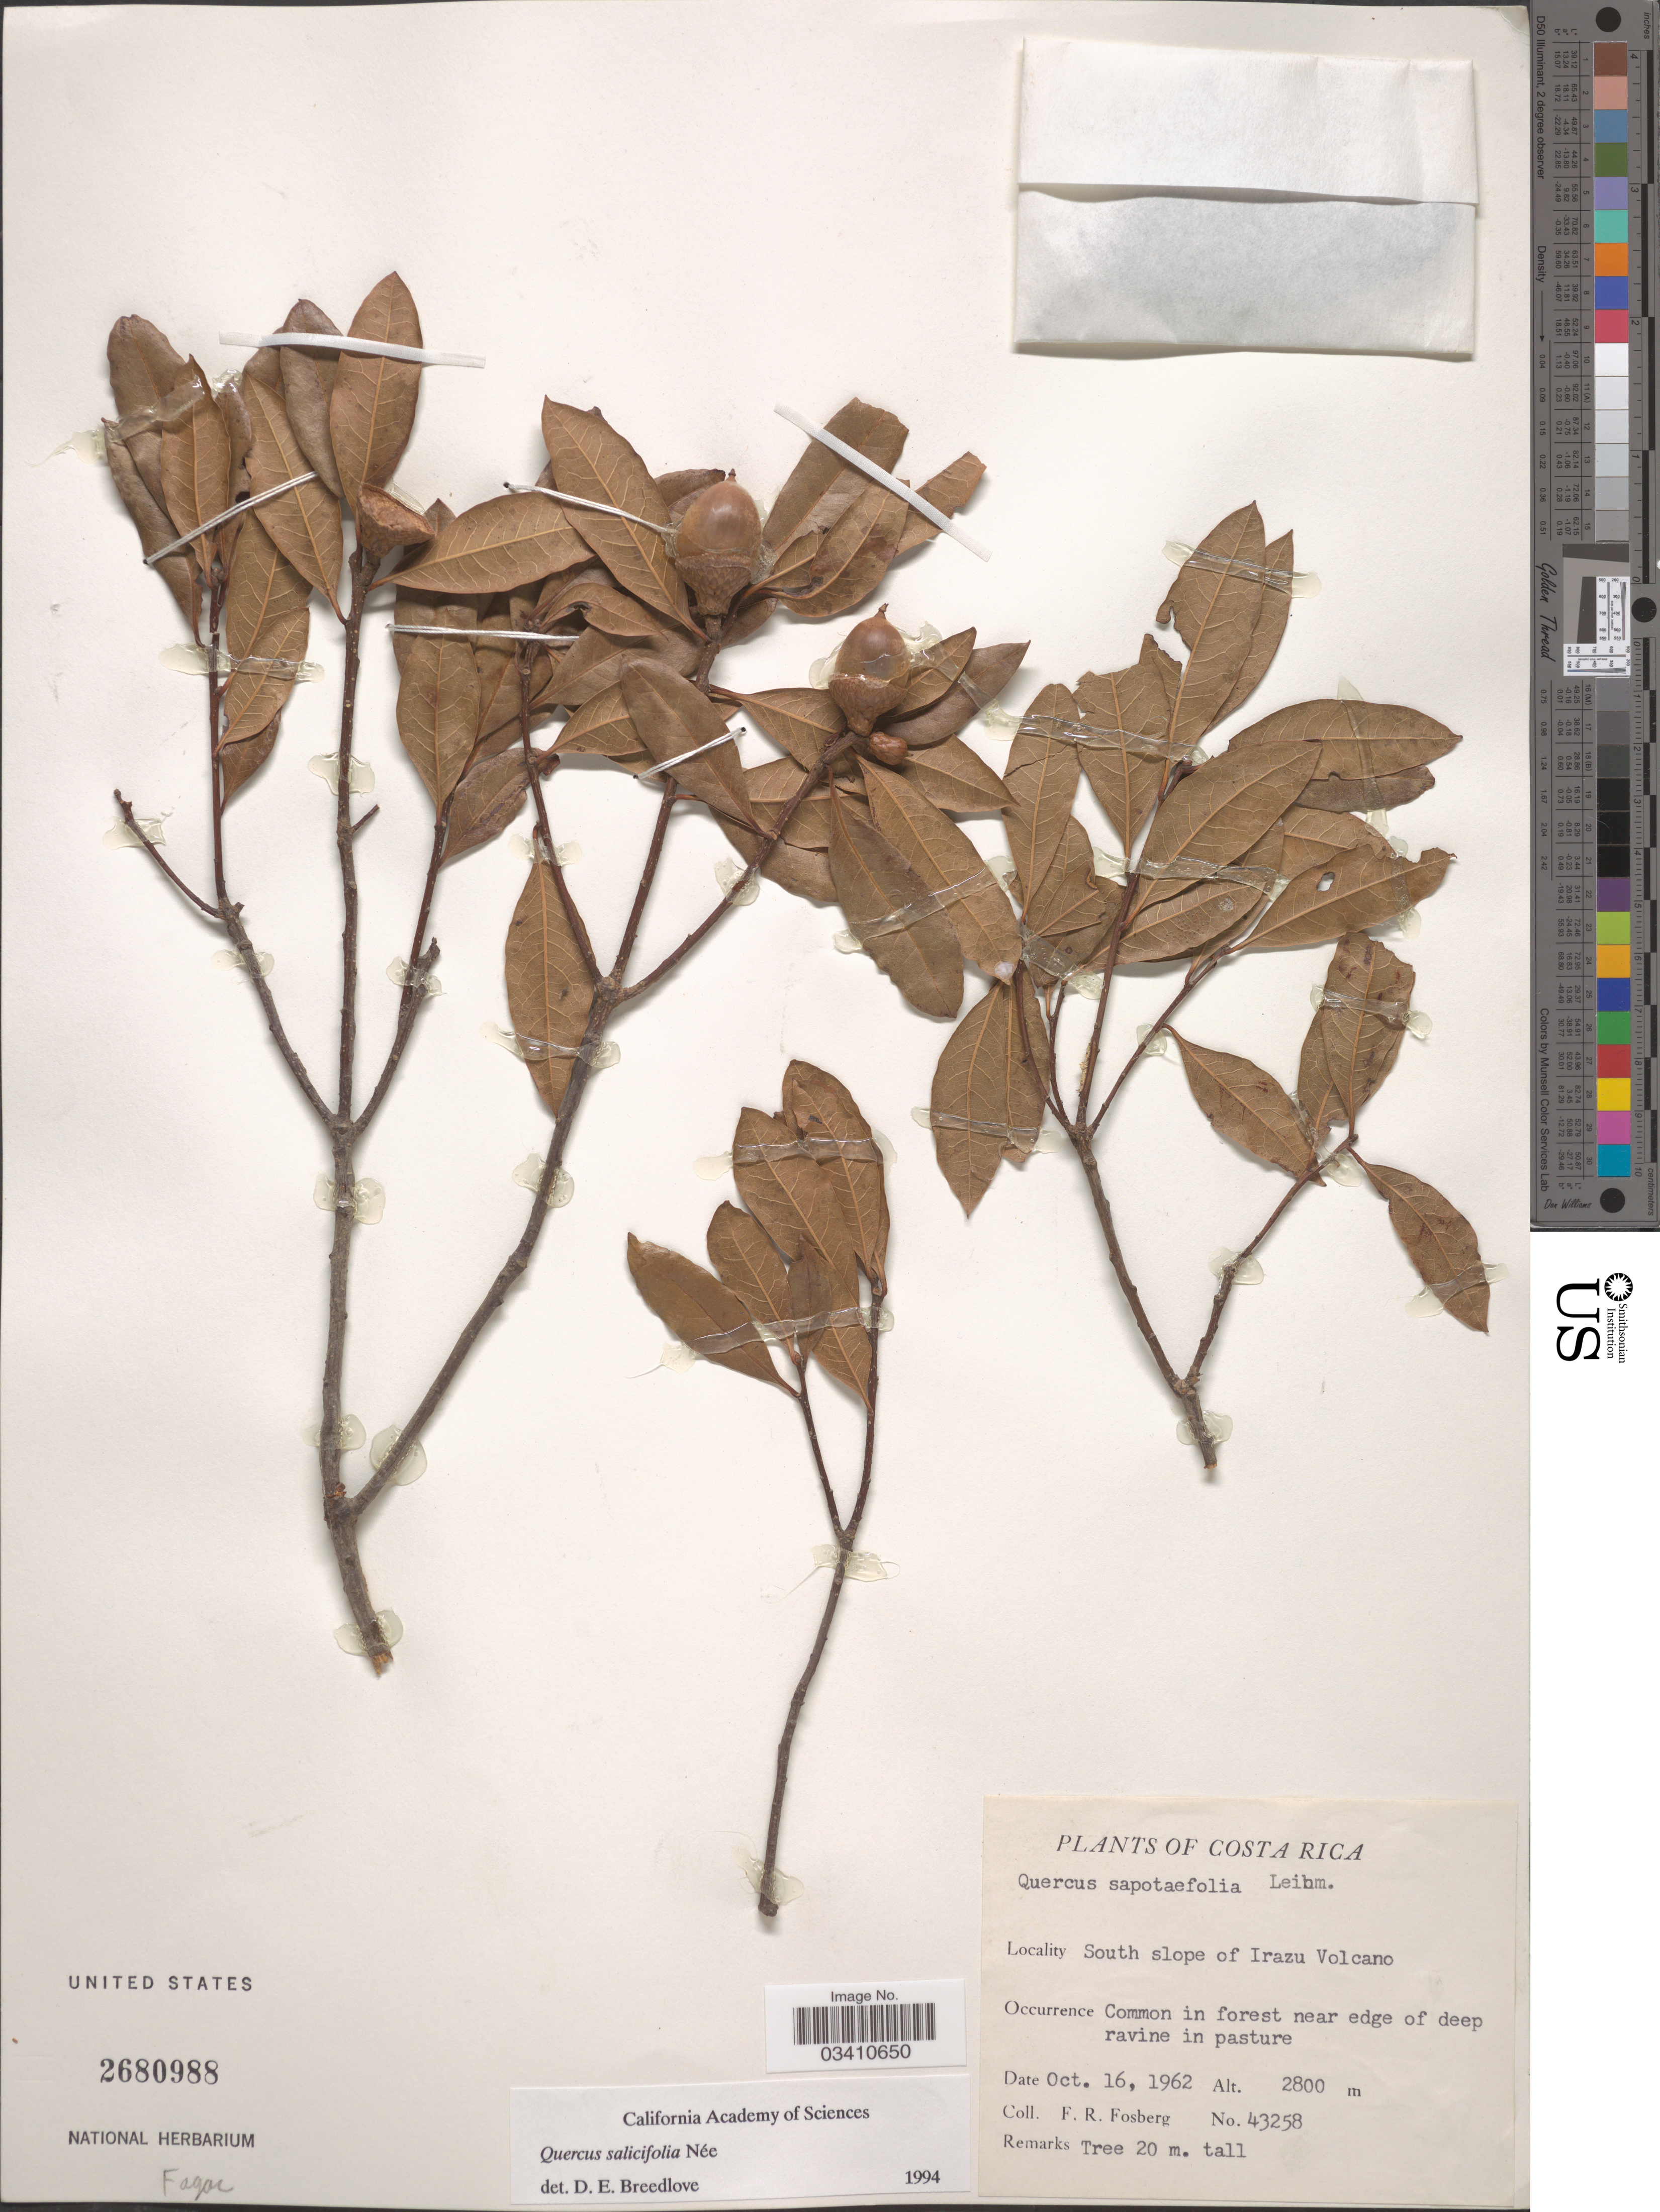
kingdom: Plantae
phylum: Tracheophyta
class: Magnoliopsida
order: Fagales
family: Fagaceae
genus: Quercus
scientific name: Quercus salicifolia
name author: Née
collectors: F. R. Fosberg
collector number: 43258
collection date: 1962-10-16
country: Costa Rica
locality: South slope of Irazu Volcano.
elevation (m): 2800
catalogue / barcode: US 2680988